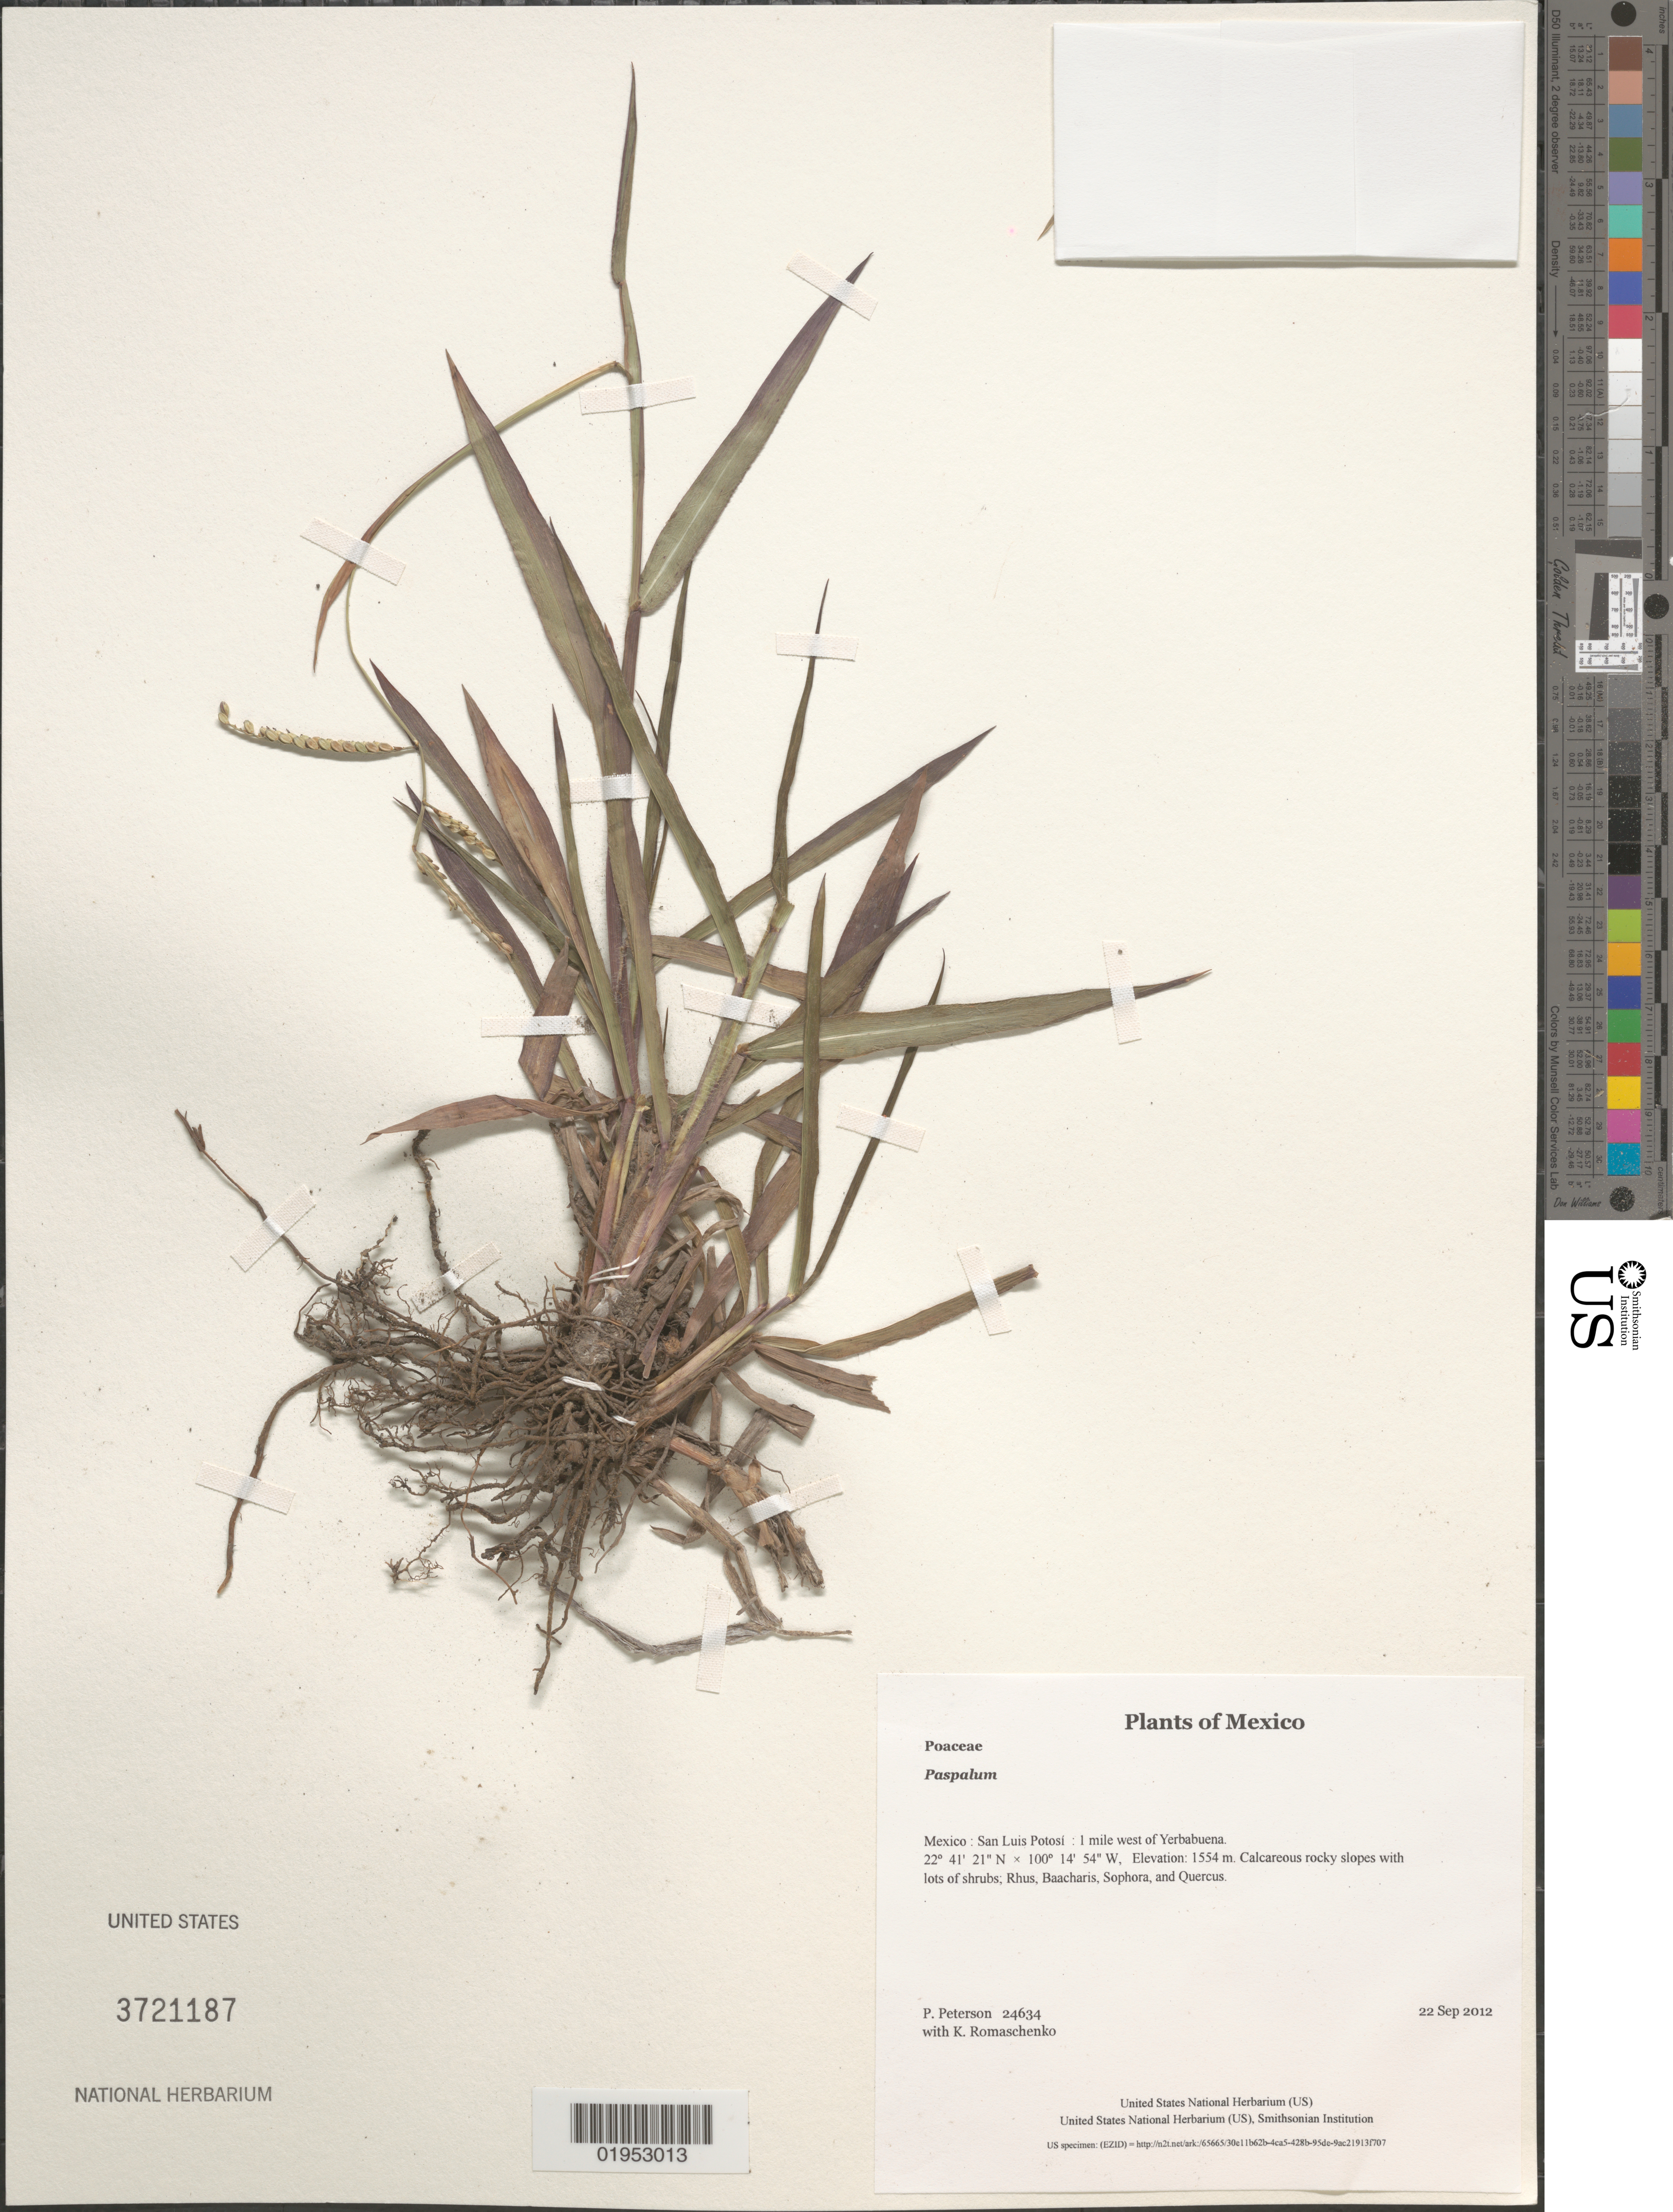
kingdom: Plantae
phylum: Tracheophyta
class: Liliopsida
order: Poales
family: Poaceae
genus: Paspalum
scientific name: Paspalum sp.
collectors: P. M. Peterson & K. Romaschenko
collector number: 24634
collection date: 2012-09-22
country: Mexico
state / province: San Luis Potosí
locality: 1 mile west of Yerbabuena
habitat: Calcareous rocky slopes with lots of shrubs; Rhus, Baacharis, Sophora, and Quercus.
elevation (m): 1554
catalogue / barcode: US 3721187